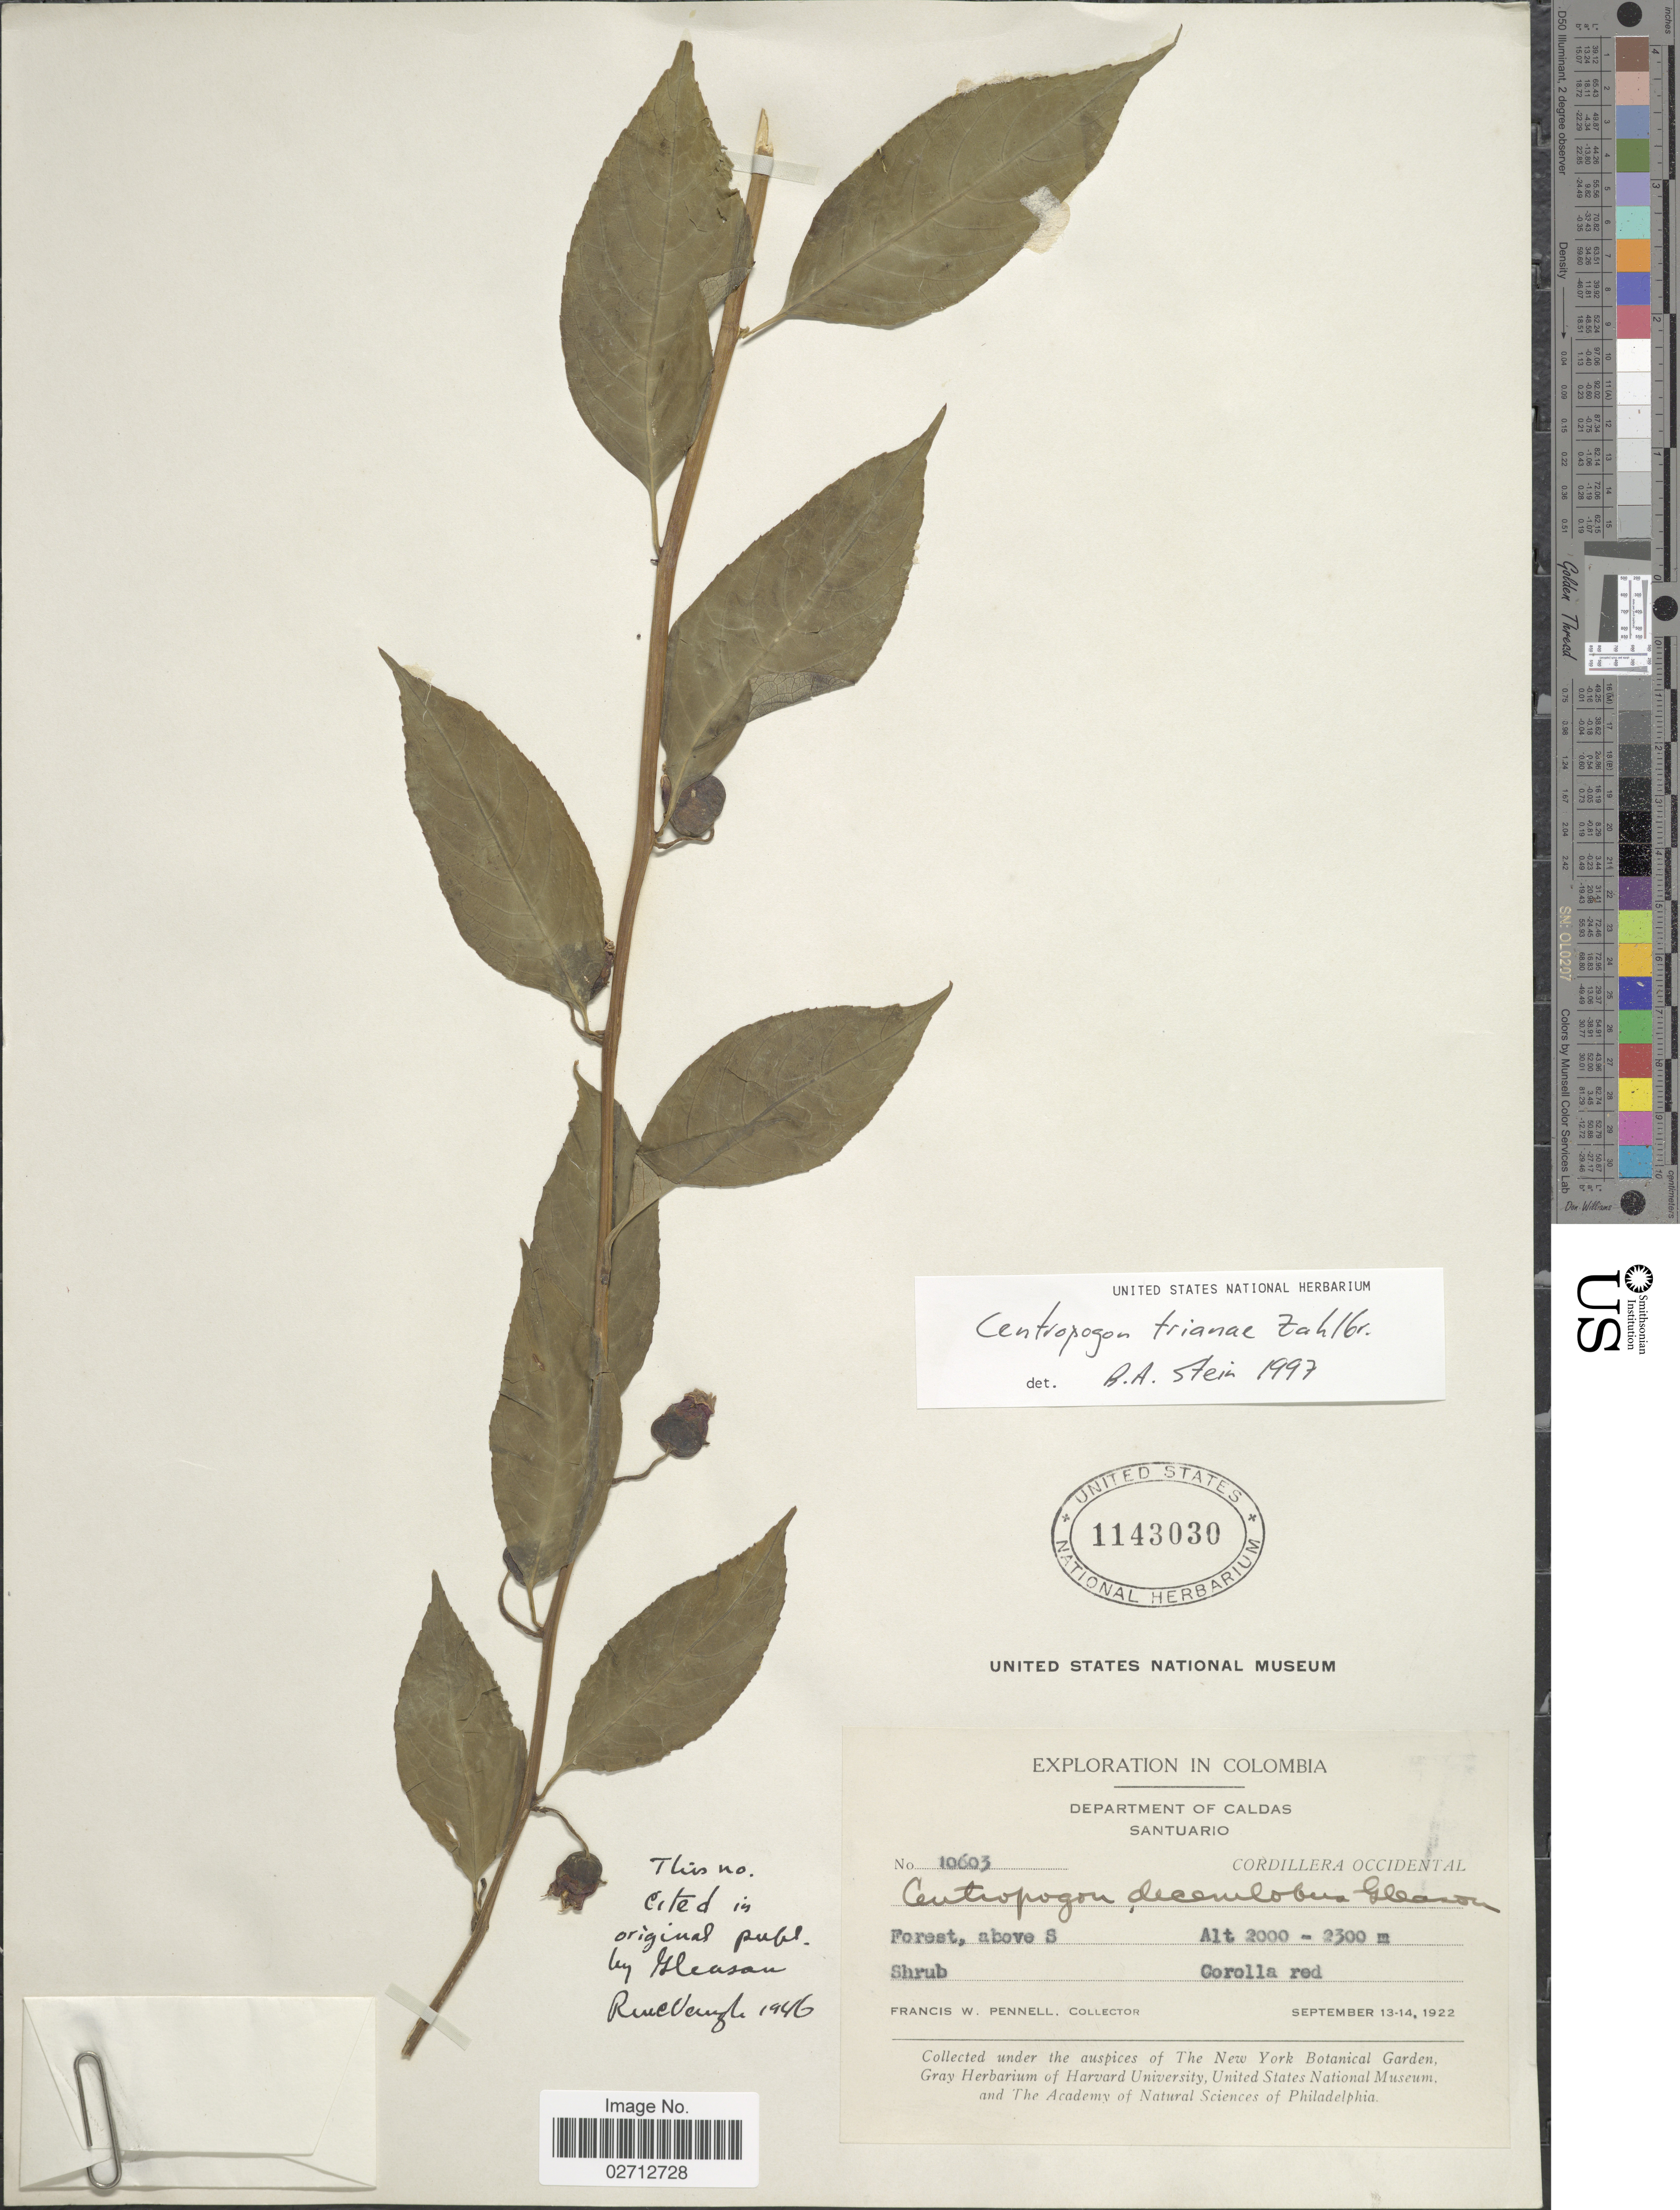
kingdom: Plantae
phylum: Tracheophyta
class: Magnoliopsida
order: Asterales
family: Campanulaceae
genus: Centropogon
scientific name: Centropogon trianae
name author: Zahlbr.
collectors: F. W. Pennell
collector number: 10603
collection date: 1922-09-13/1922-09-14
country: Colombia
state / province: Caldas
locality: Santuario. Cordillera Occidental. above S.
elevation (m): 2000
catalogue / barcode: US 1143030